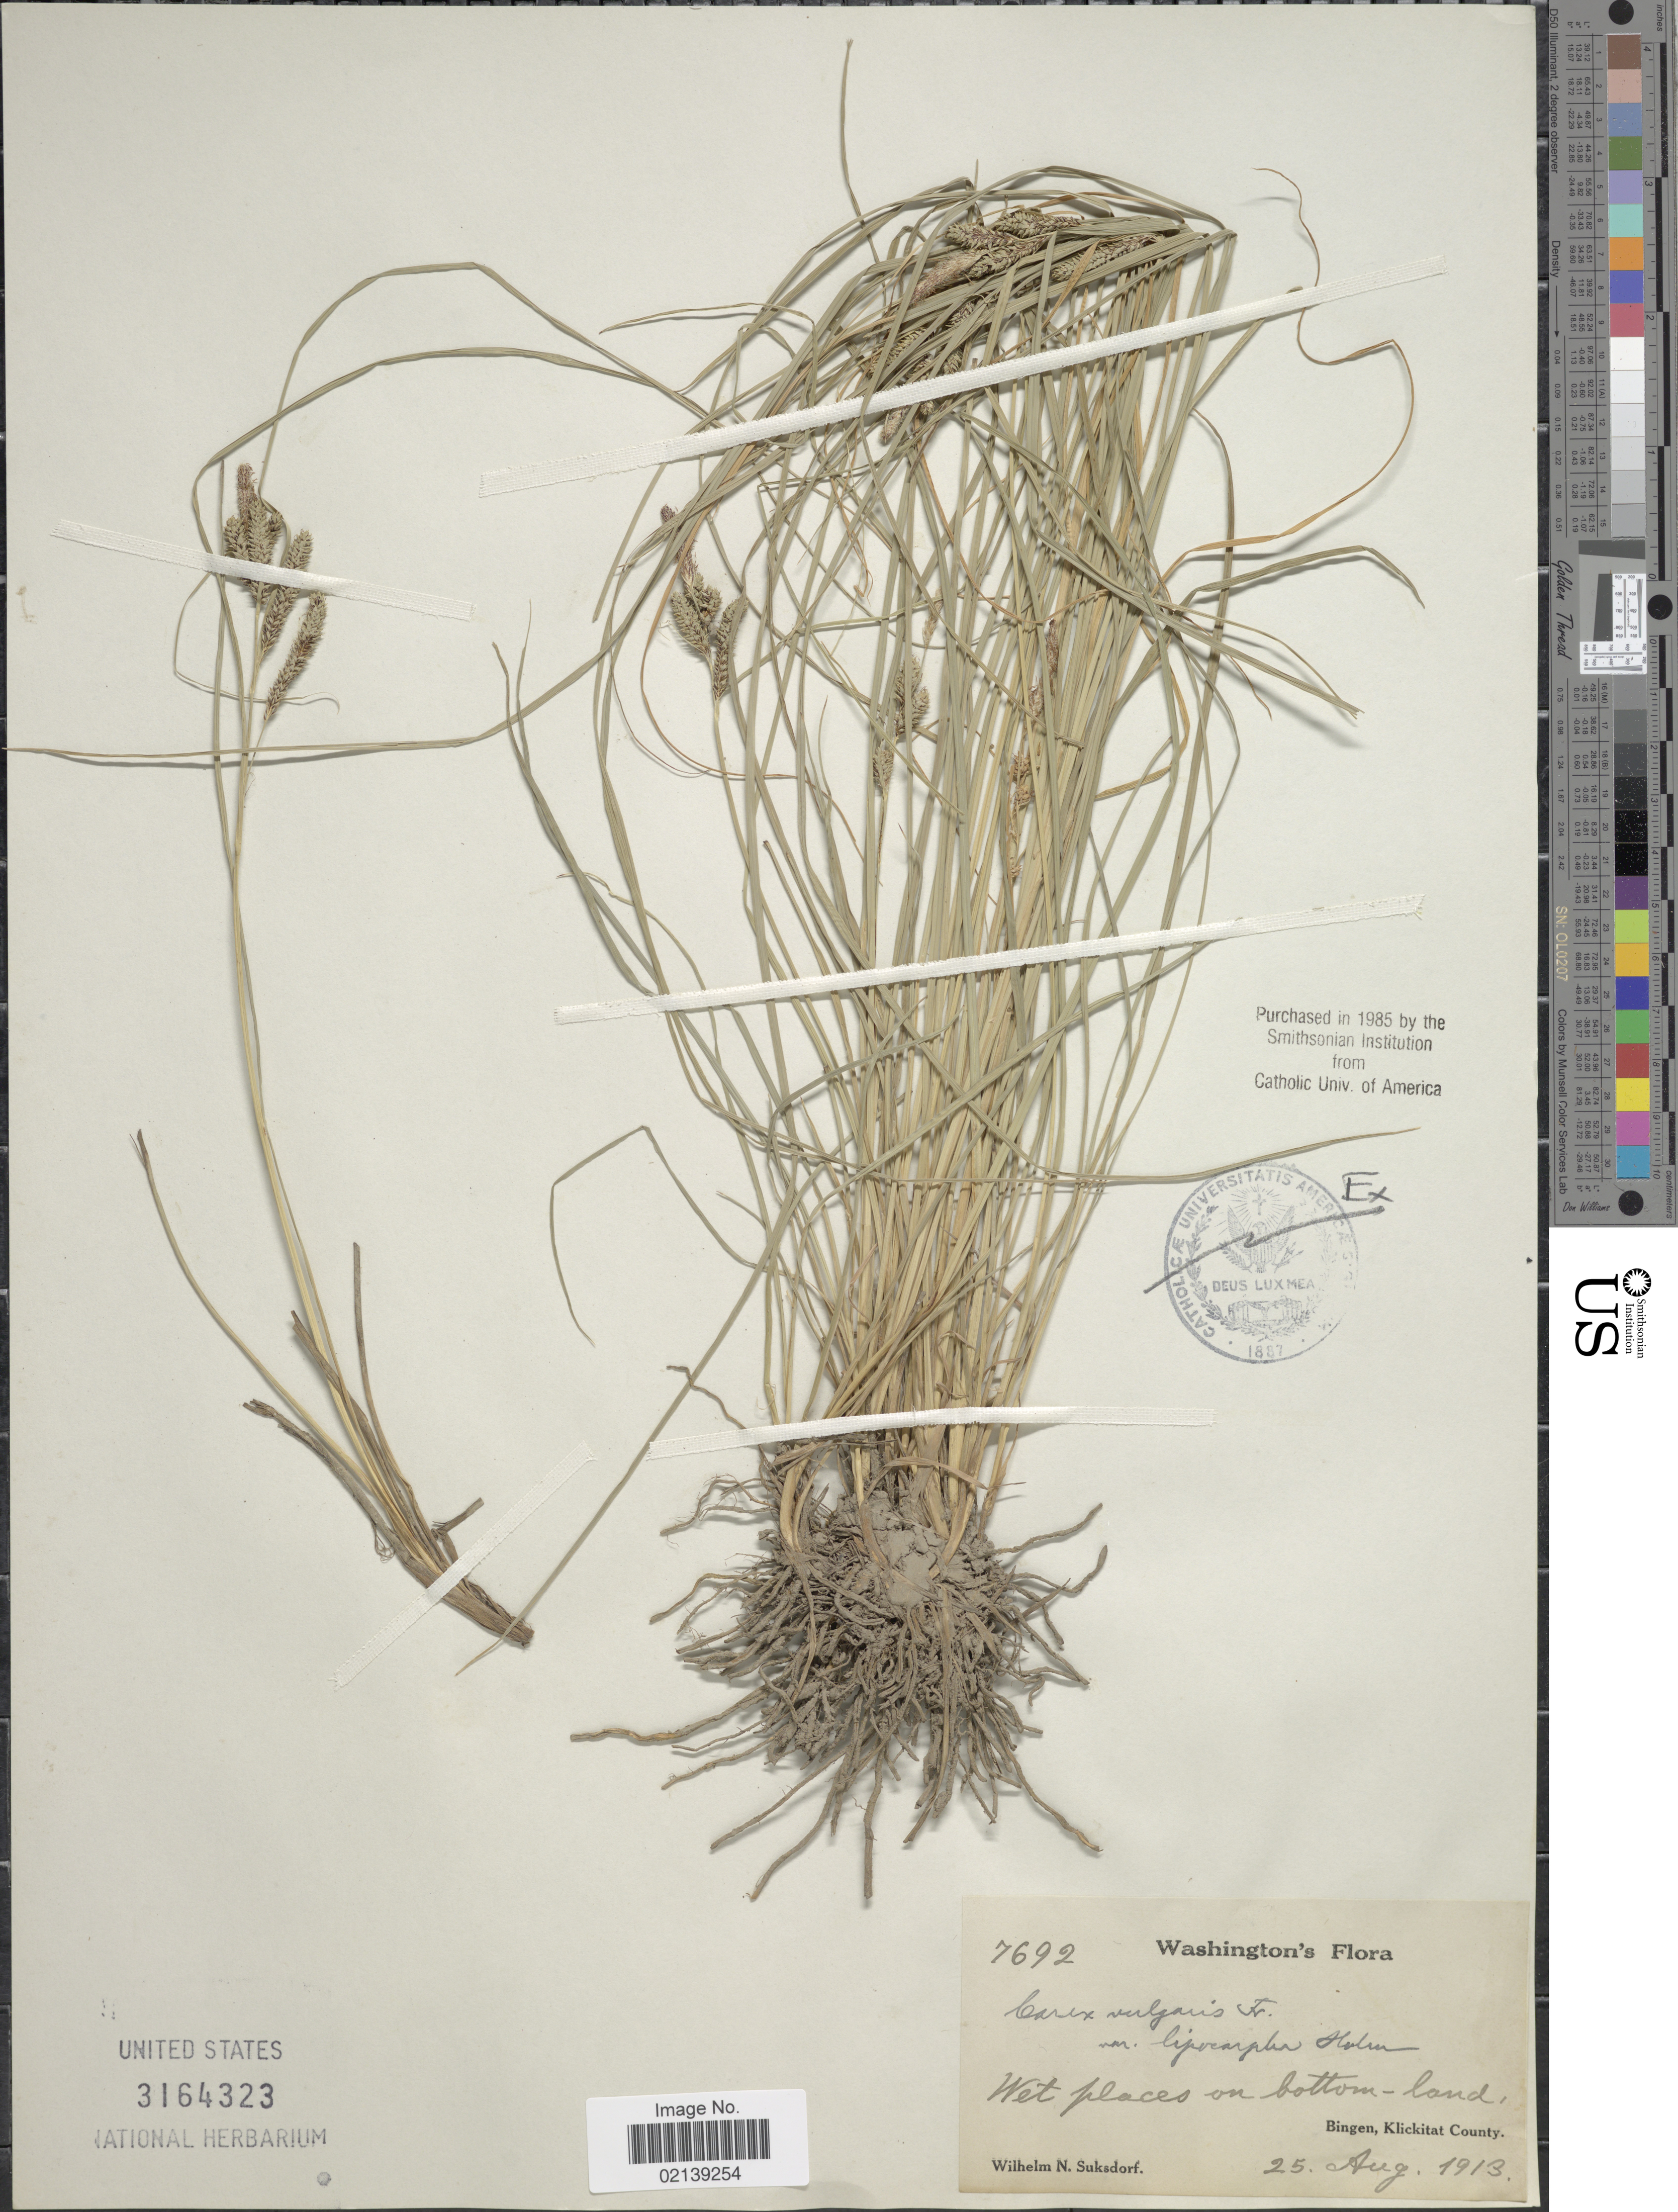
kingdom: Plantae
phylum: Tracheophyta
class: Liliopsida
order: Poales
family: Cyperaceae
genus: Carex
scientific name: Carex kelloggii var. kelloggii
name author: W. Boott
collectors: W. N. Suksdorf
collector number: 7692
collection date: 1913-08-25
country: United States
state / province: Washington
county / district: Klickitat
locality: Wet places on bottom-land, Bingen, Klickitat County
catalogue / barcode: US 3164323